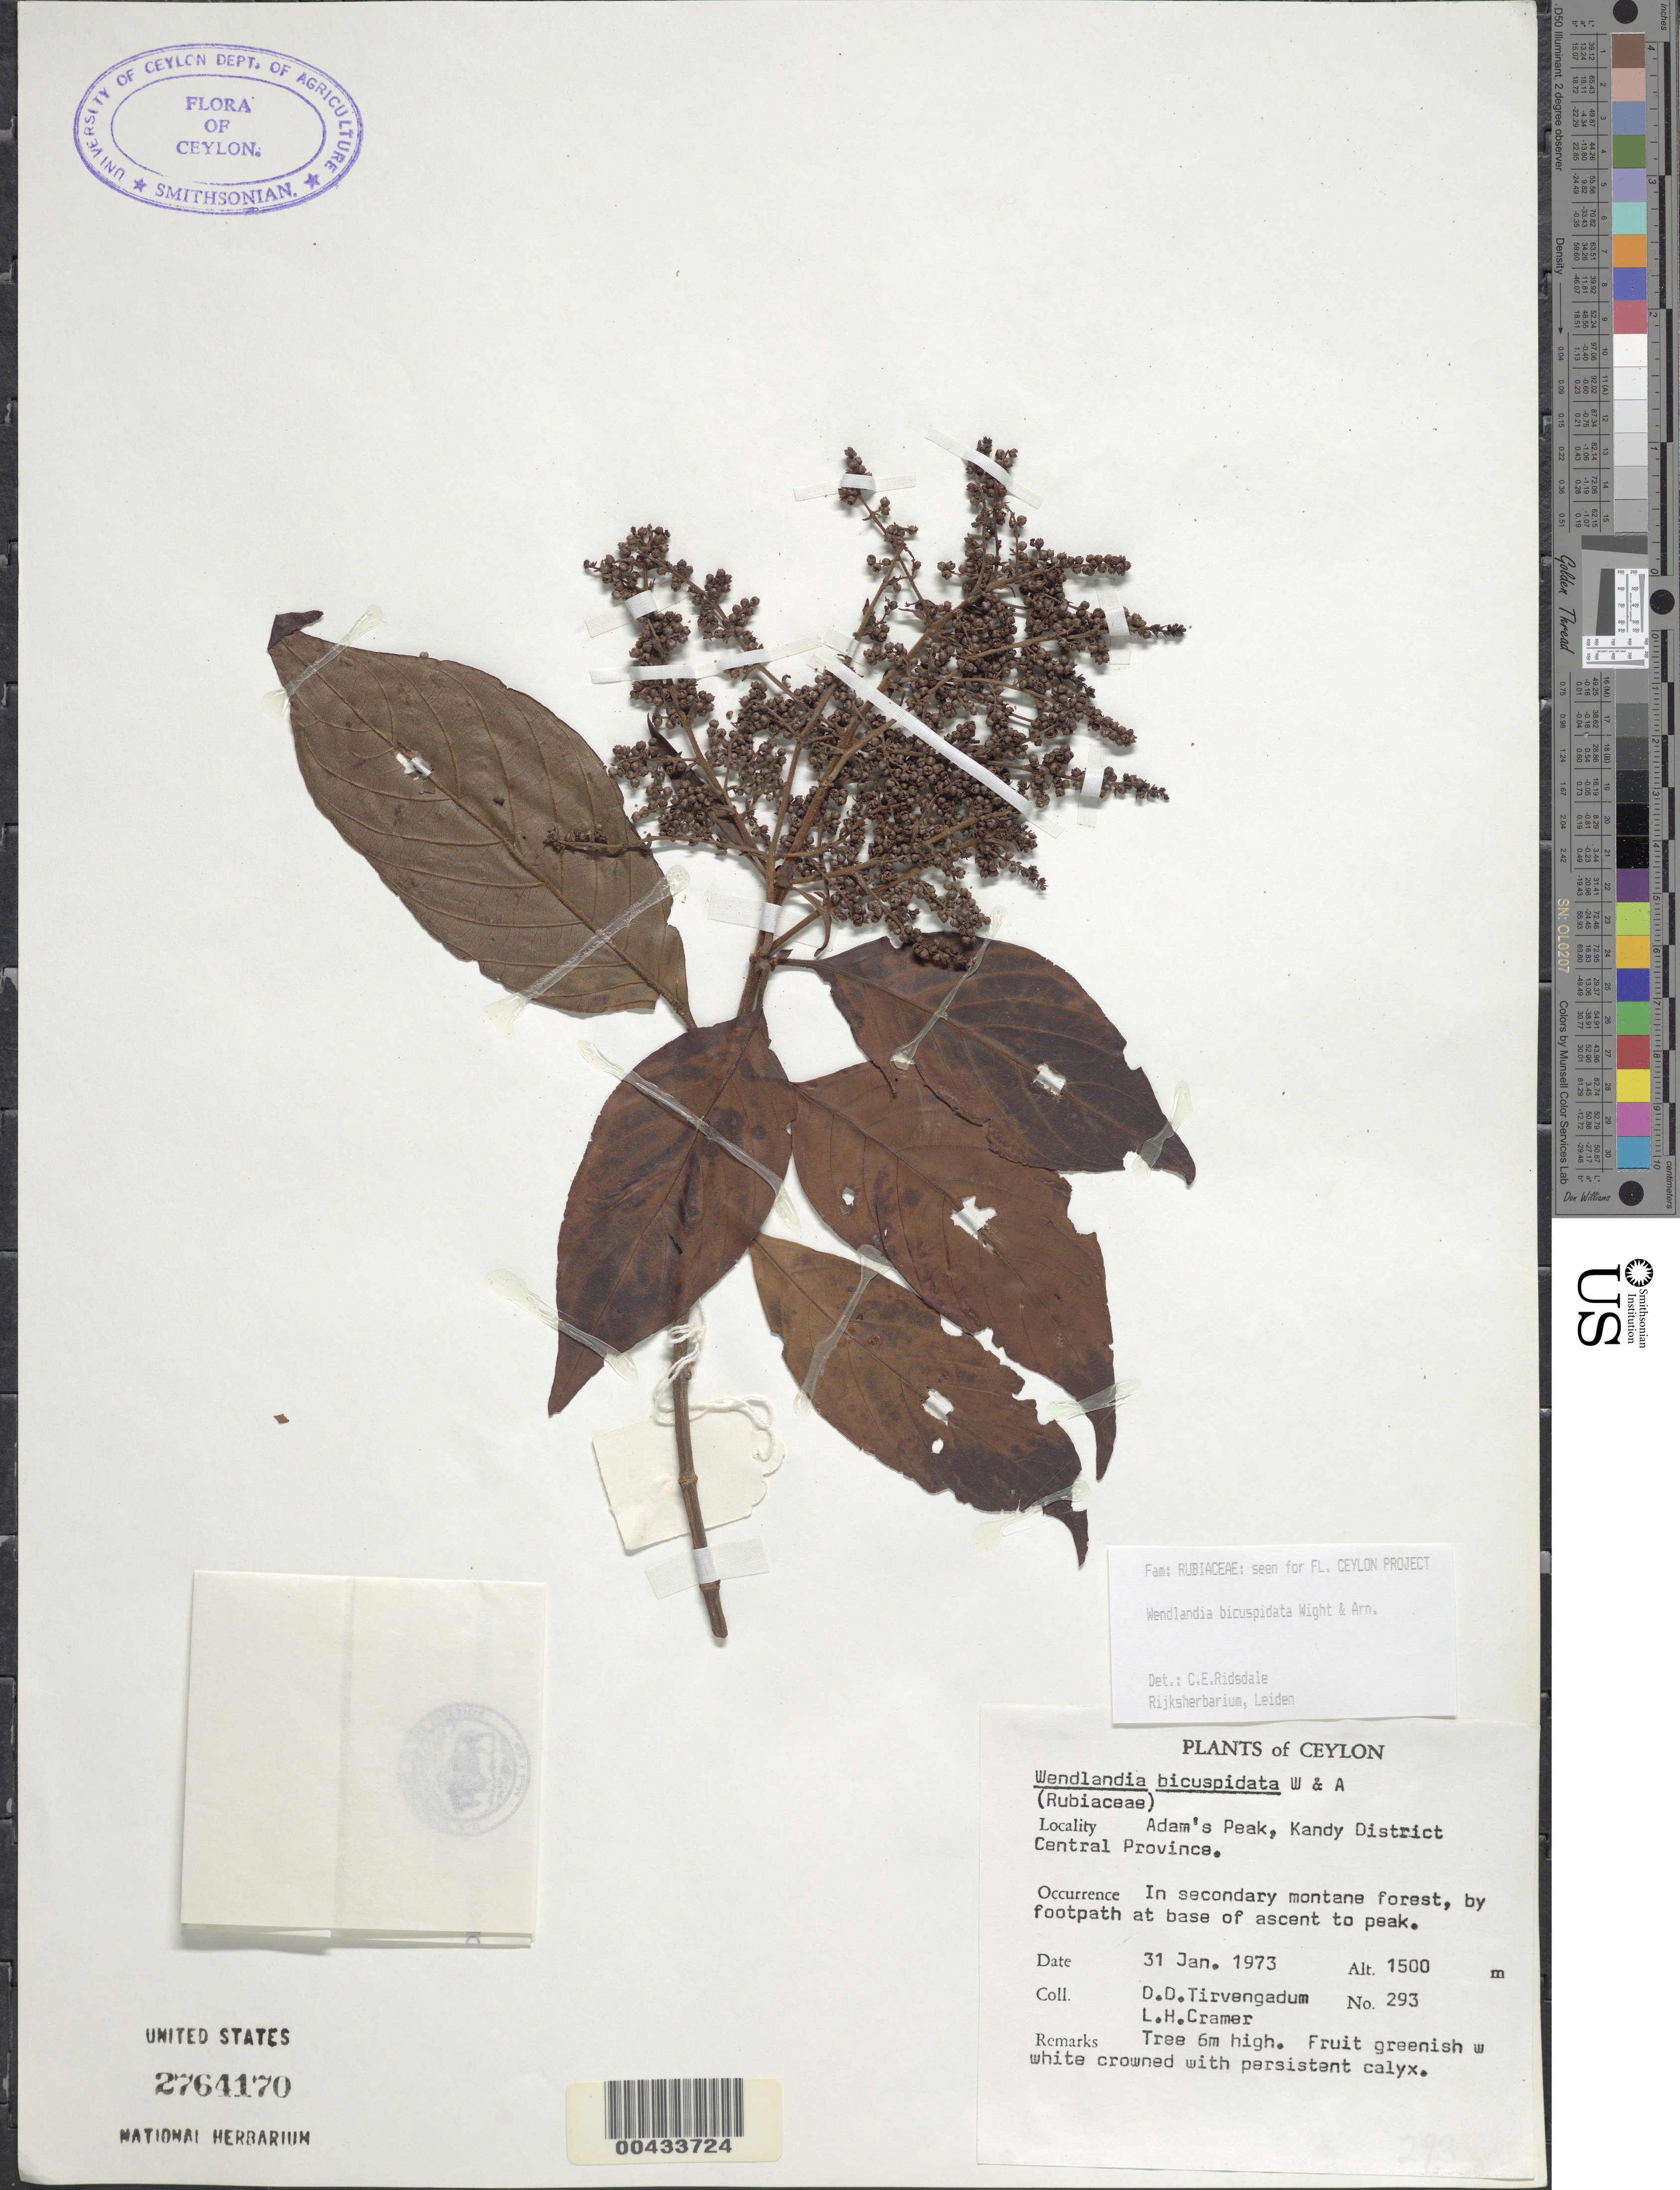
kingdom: Plantae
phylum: Tracheophyta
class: Magnoliopsida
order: Gentianales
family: Rubiaceae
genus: Wendlandia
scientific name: Wendlandia bicuspidata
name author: Wight & Arn.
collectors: D. Tirvengadum & L. H. Cramer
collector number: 293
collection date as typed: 31 Jan 1973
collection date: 1973-01-31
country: Sri Lanka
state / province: Central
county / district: Kandy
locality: Adam's Peak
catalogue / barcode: US 2764170